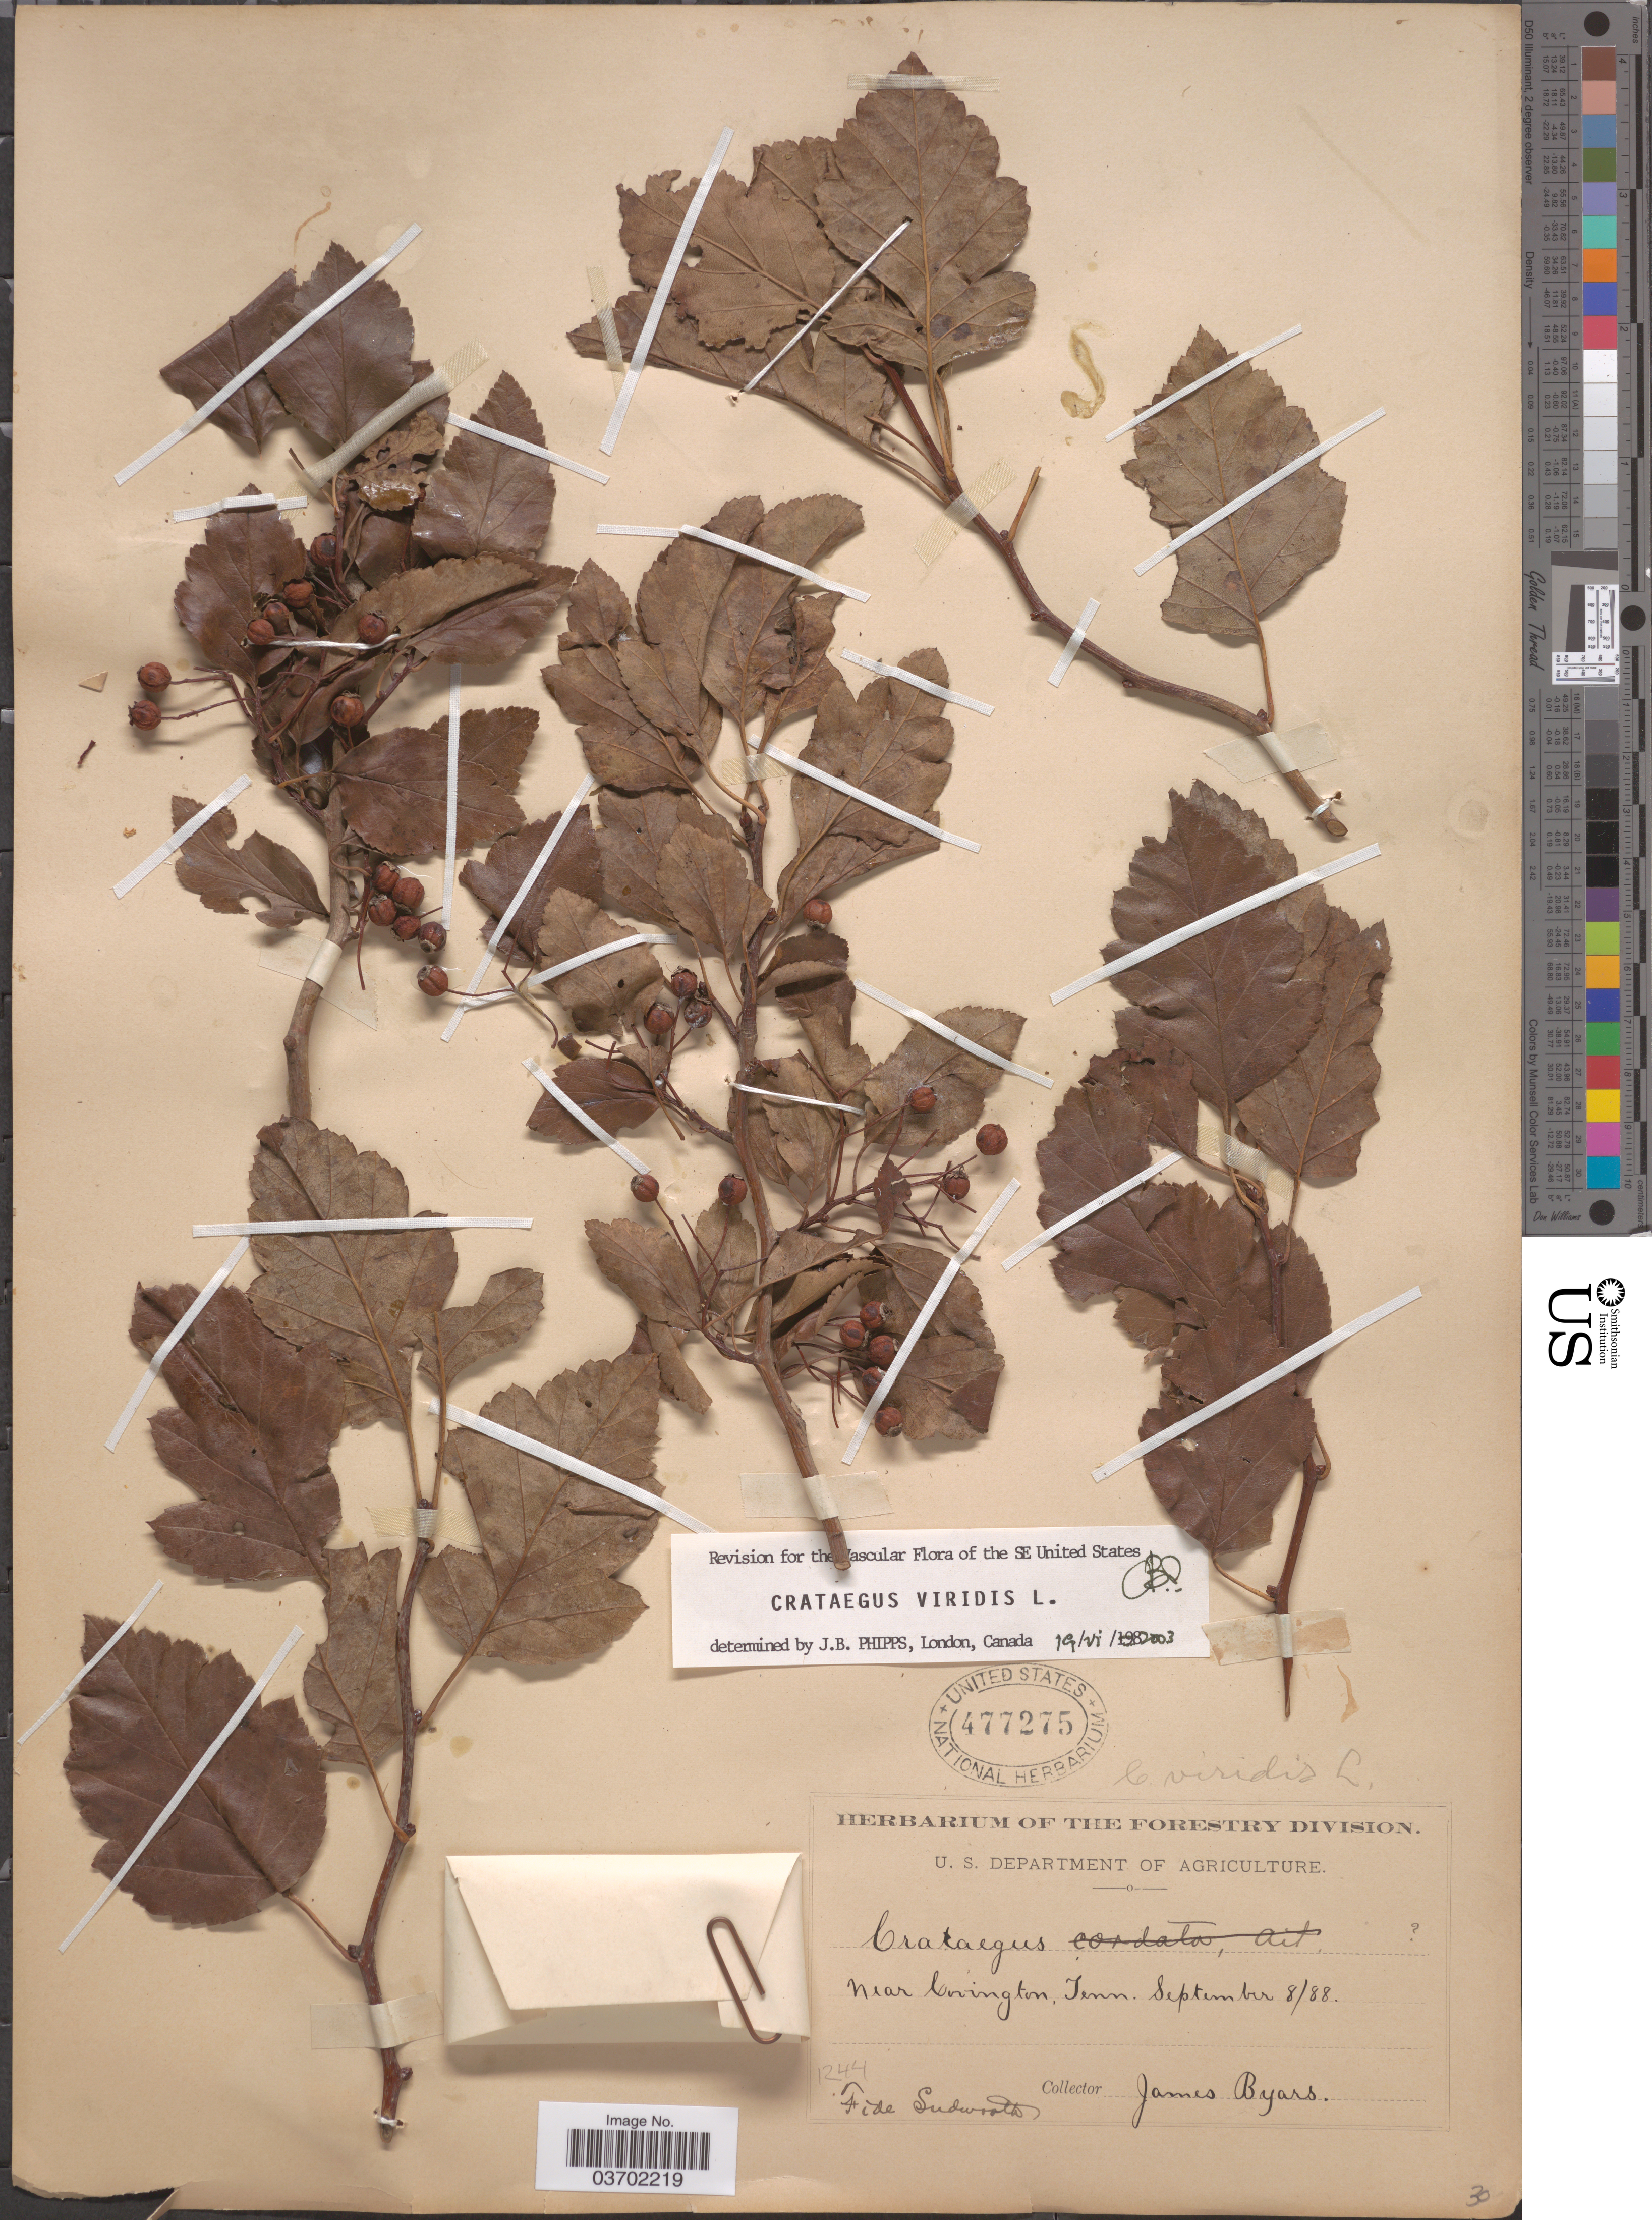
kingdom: Plantae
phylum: Tracheophyta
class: Magnoliopsida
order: Rosales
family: Rosaceae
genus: Crataegus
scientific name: Crataegus viridis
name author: L.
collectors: J. Byars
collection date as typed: Transcribed d/m/y: 8/9/88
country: United States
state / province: Tennessee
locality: Near Covington.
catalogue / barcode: US 477275